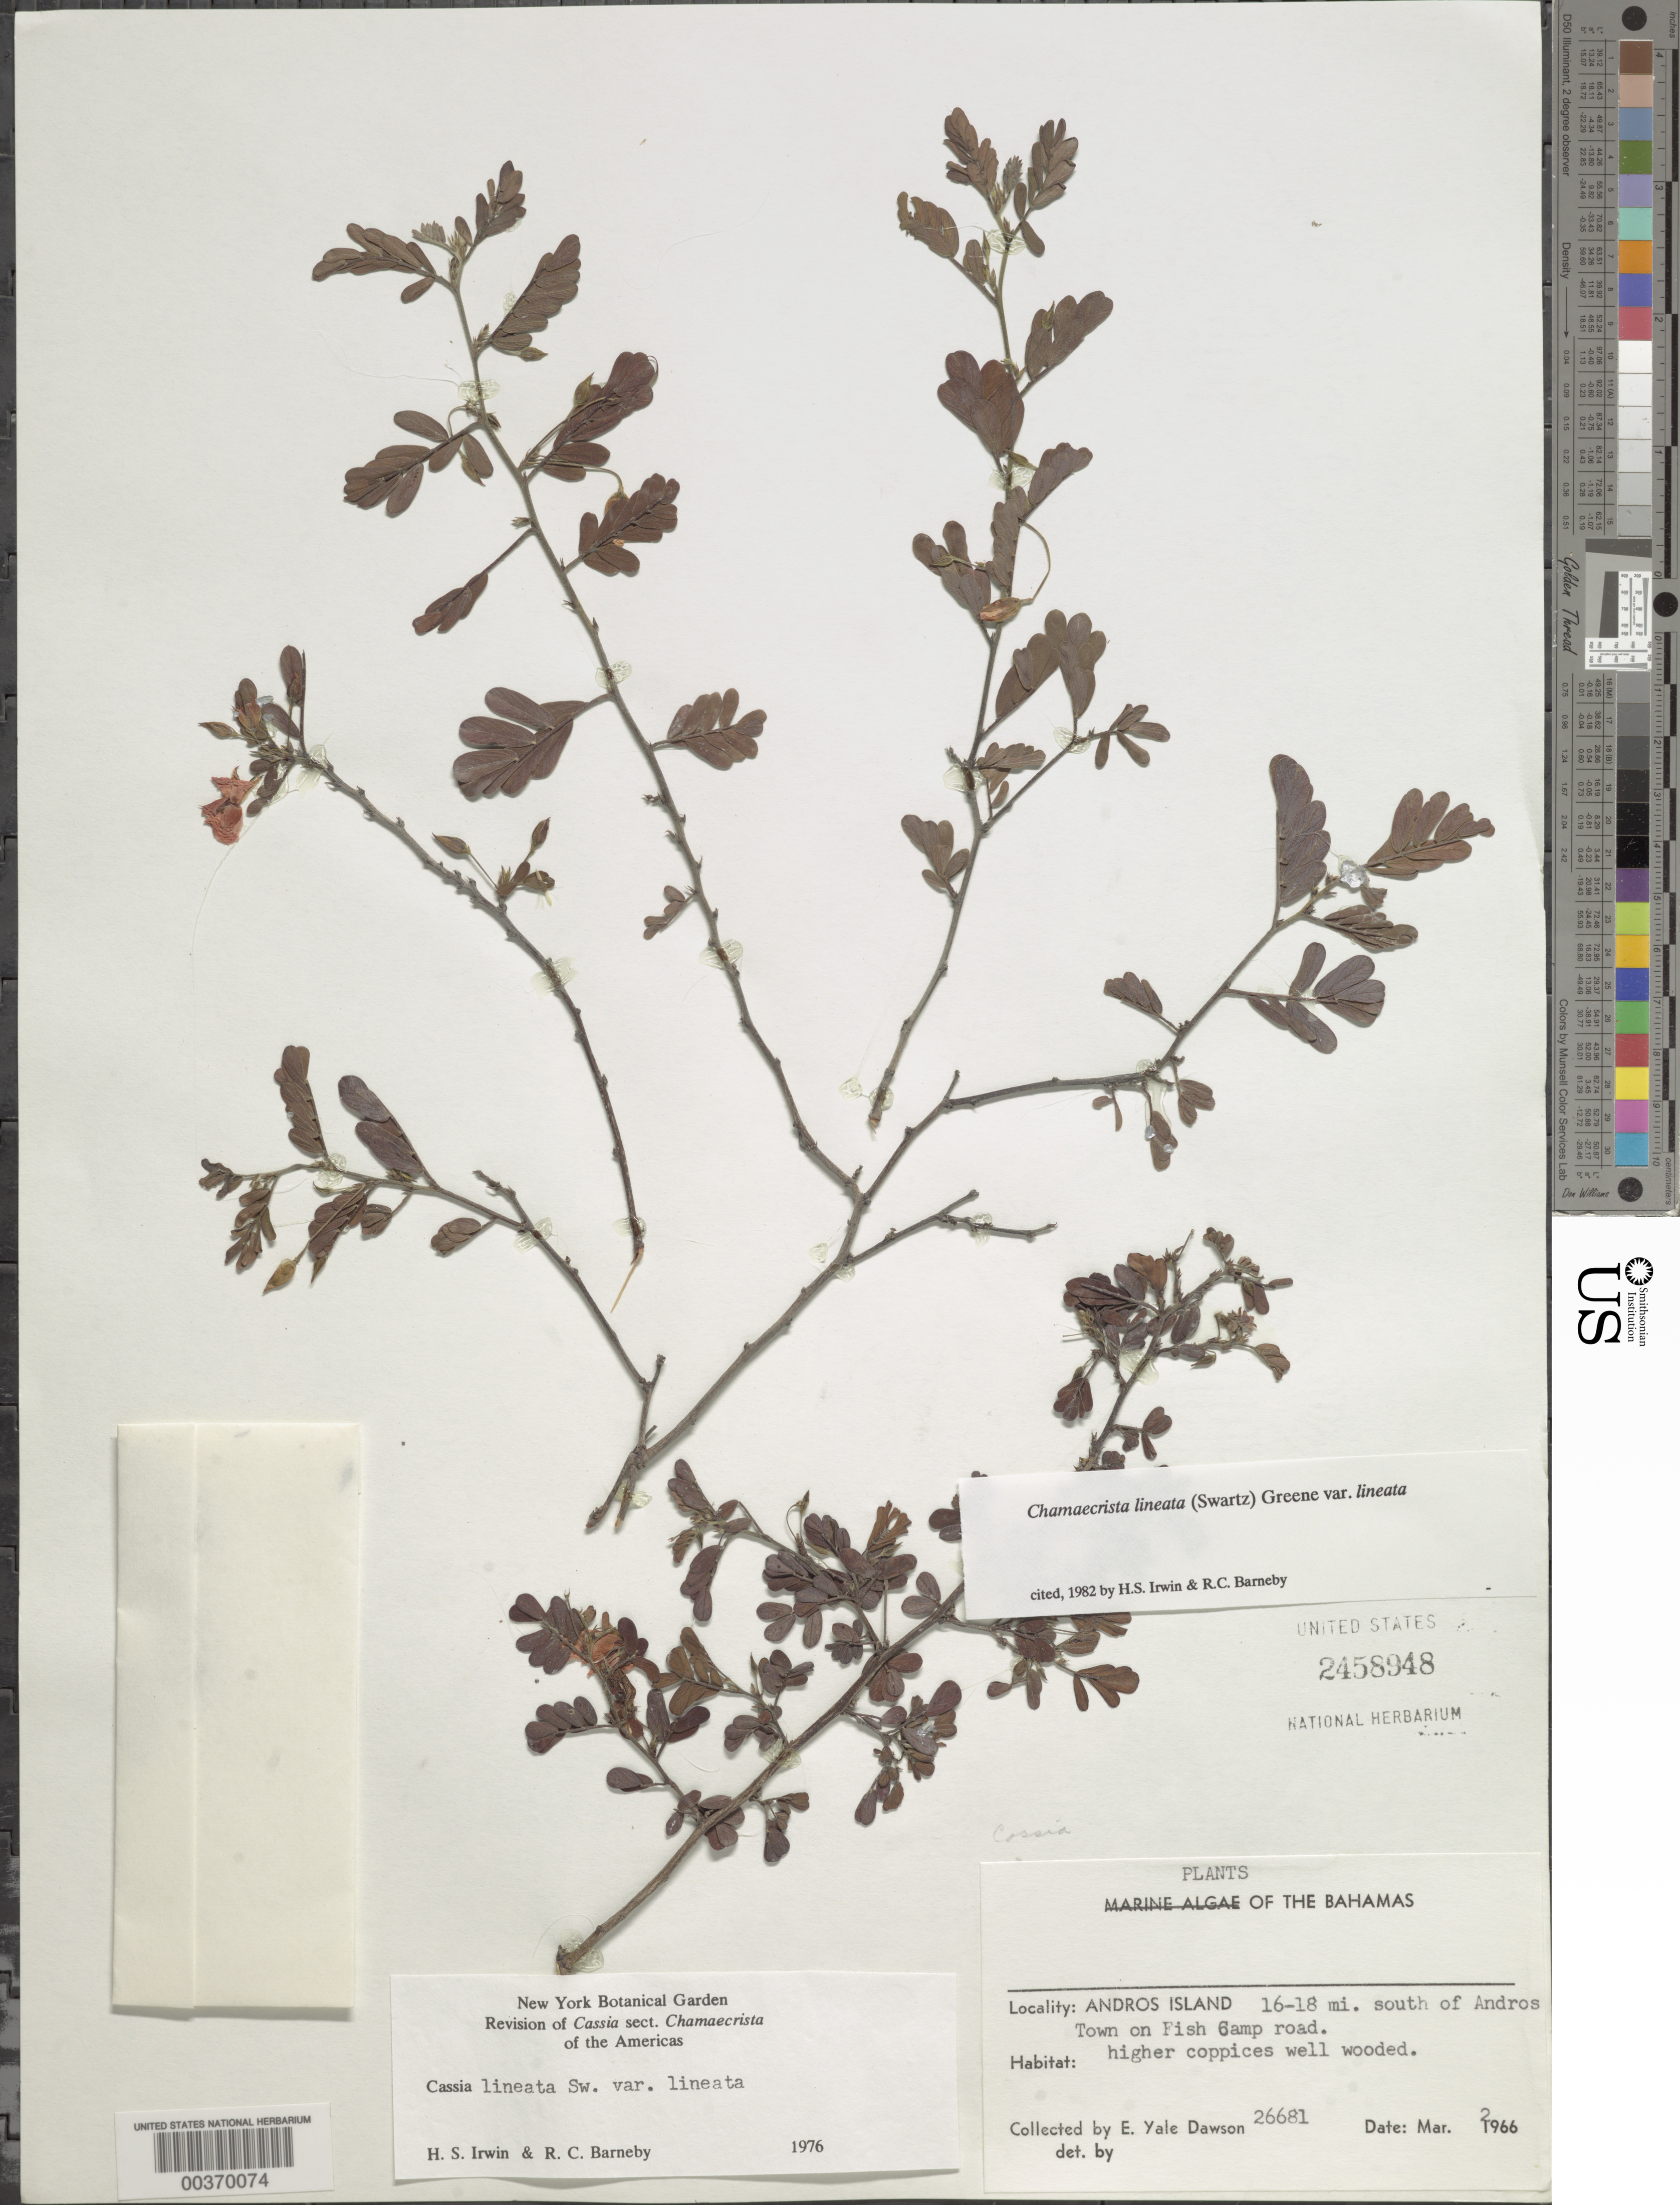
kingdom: Plantae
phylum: Tracheophyta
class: Magnoliopsida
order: Fabales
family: Fabaceae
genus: Chamaecrista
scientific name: Chamaecrista lineata var. lineata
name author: (Sw.) Greene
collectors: E. Y. Dawson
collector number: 26681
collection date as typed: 02 Mar 1966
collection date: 1966-03-02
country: Bahamas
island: Andros Island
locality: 16-18 mi s of andros town on fish camp road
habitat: Higher coppices well wooded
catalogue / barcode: US 2458948